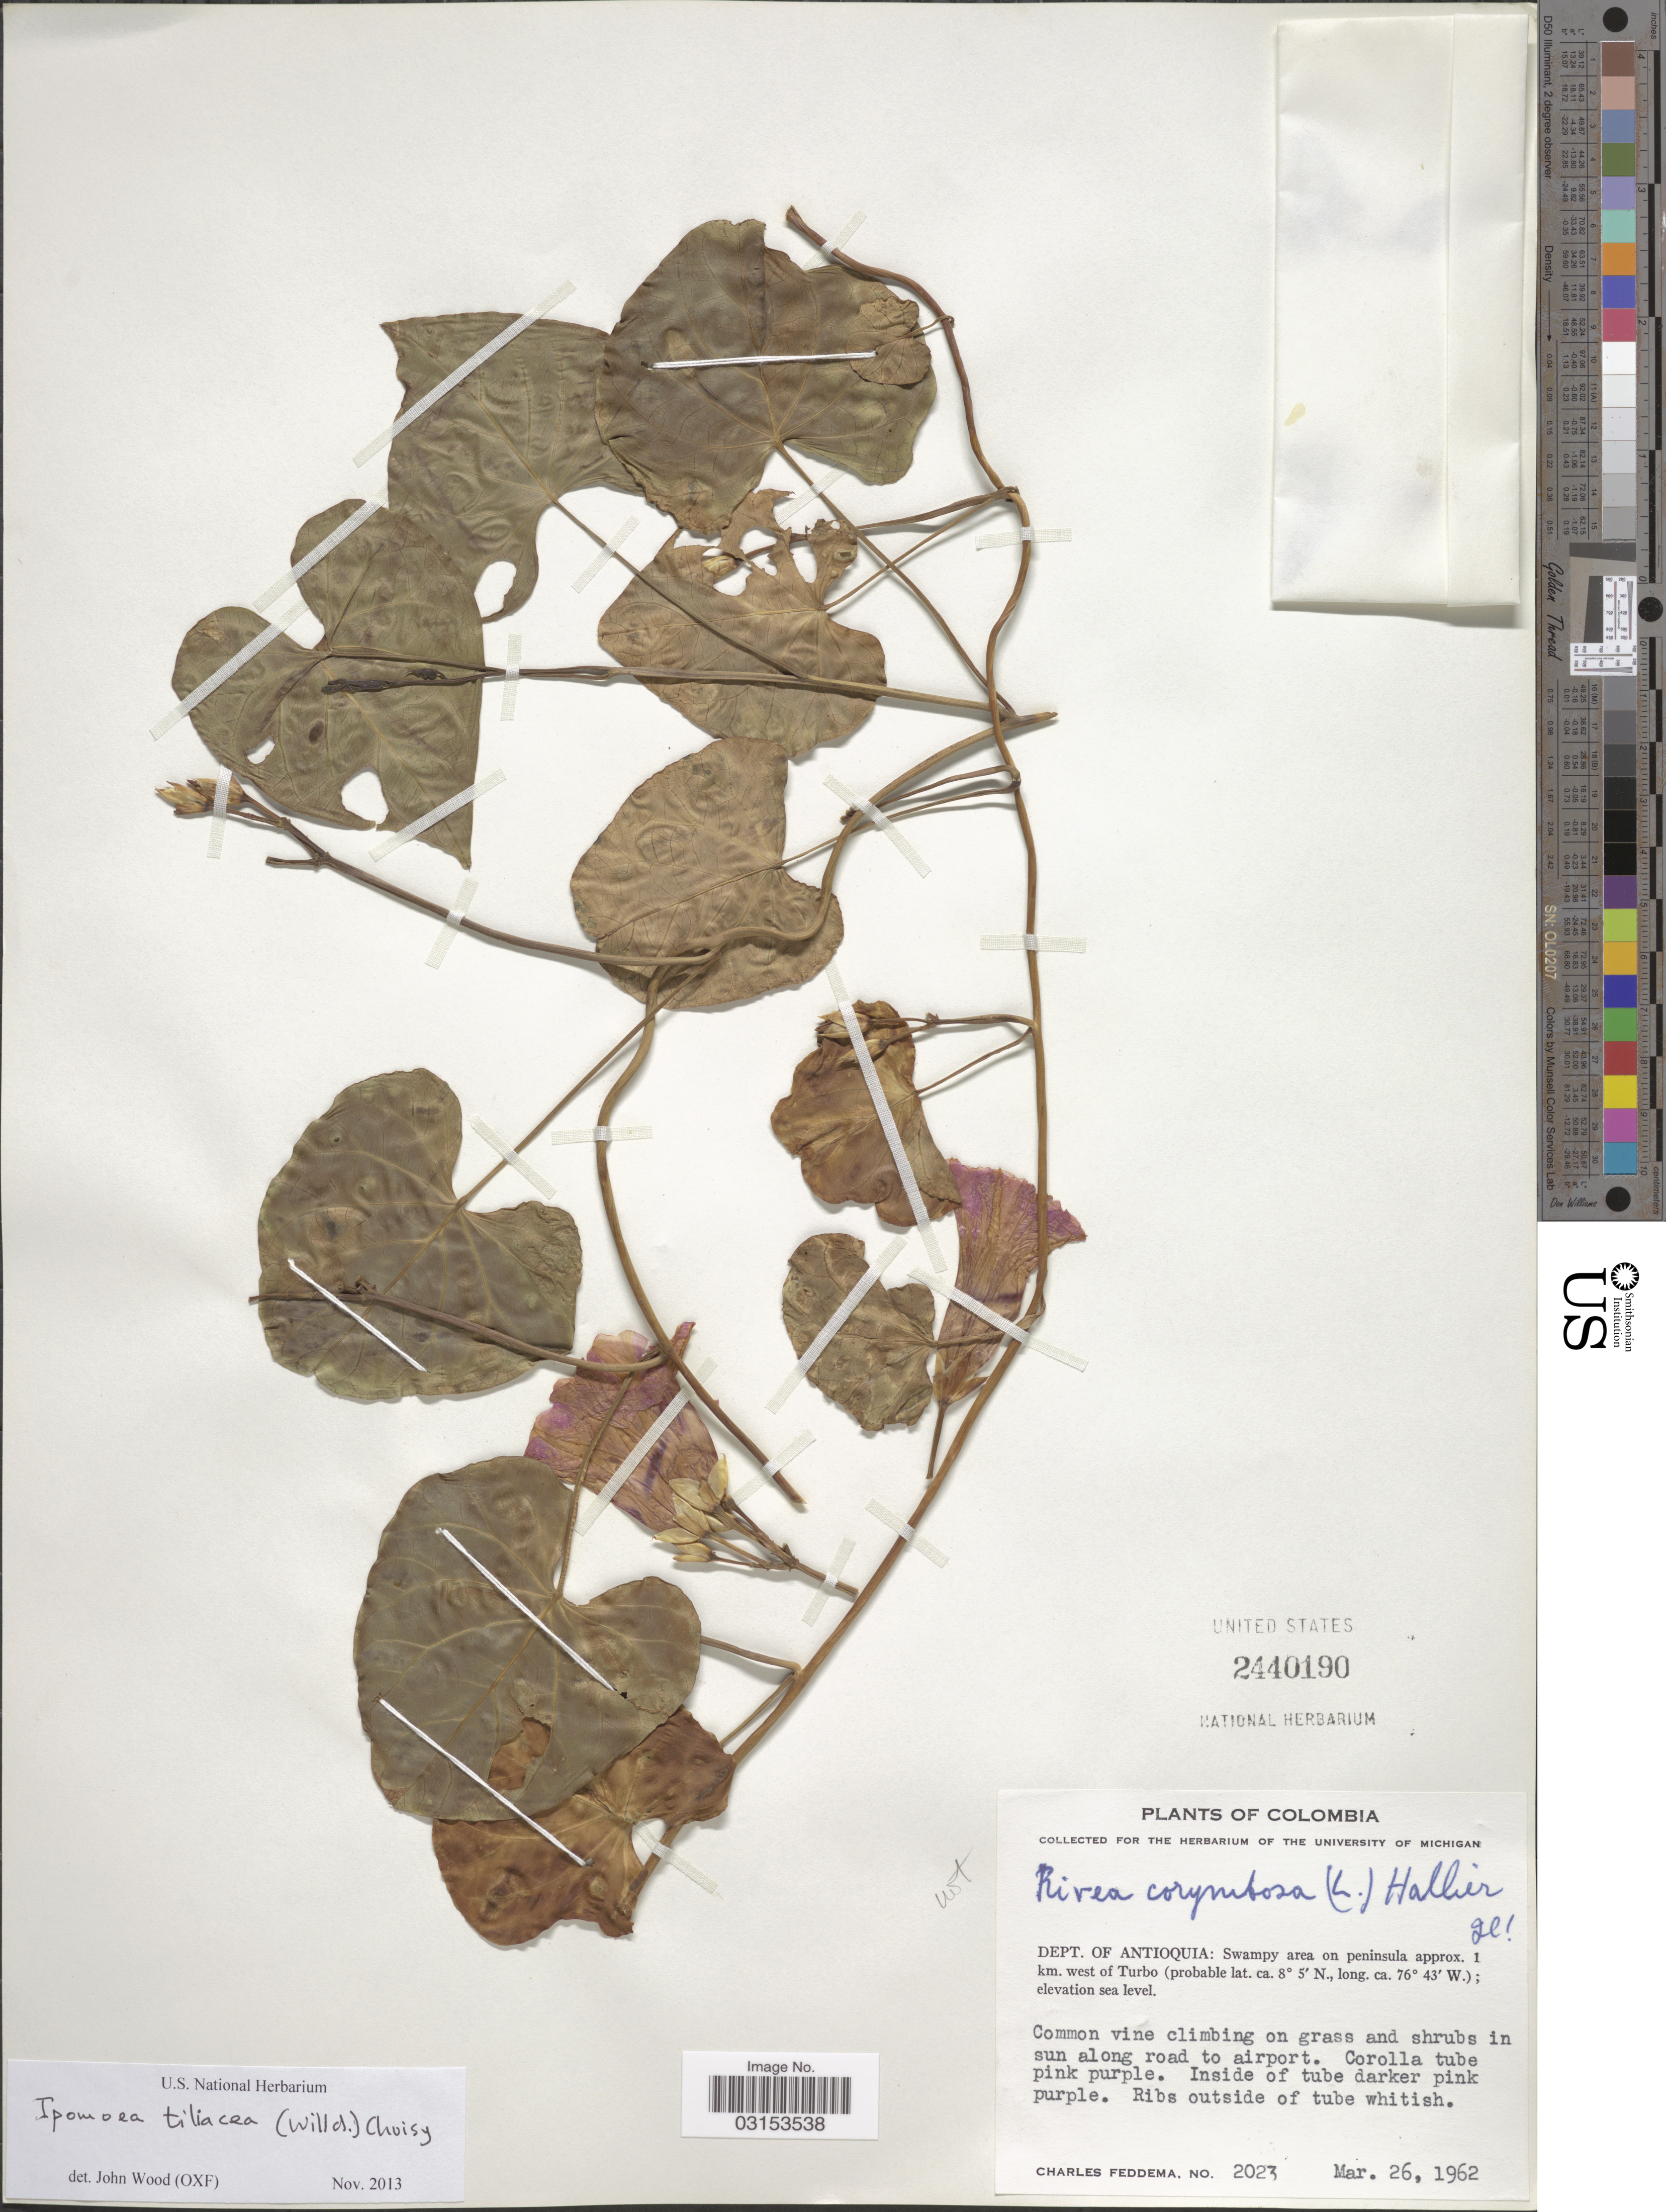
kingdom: Plantae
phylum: Tracheophyta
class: Magnoliopsida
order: Solanales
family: Convolvulaceae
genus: Ipomoea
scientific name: Ipomoea tiliacea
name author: (Willd.) Choisy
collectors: C. Feddema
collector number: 2023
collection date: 1962-03-26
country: Colombia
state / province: Antioquia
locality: Dept. of Antioquia: Swampy area on peninsula approx. 1 km. west of Turbo.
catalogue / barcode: US 2440190